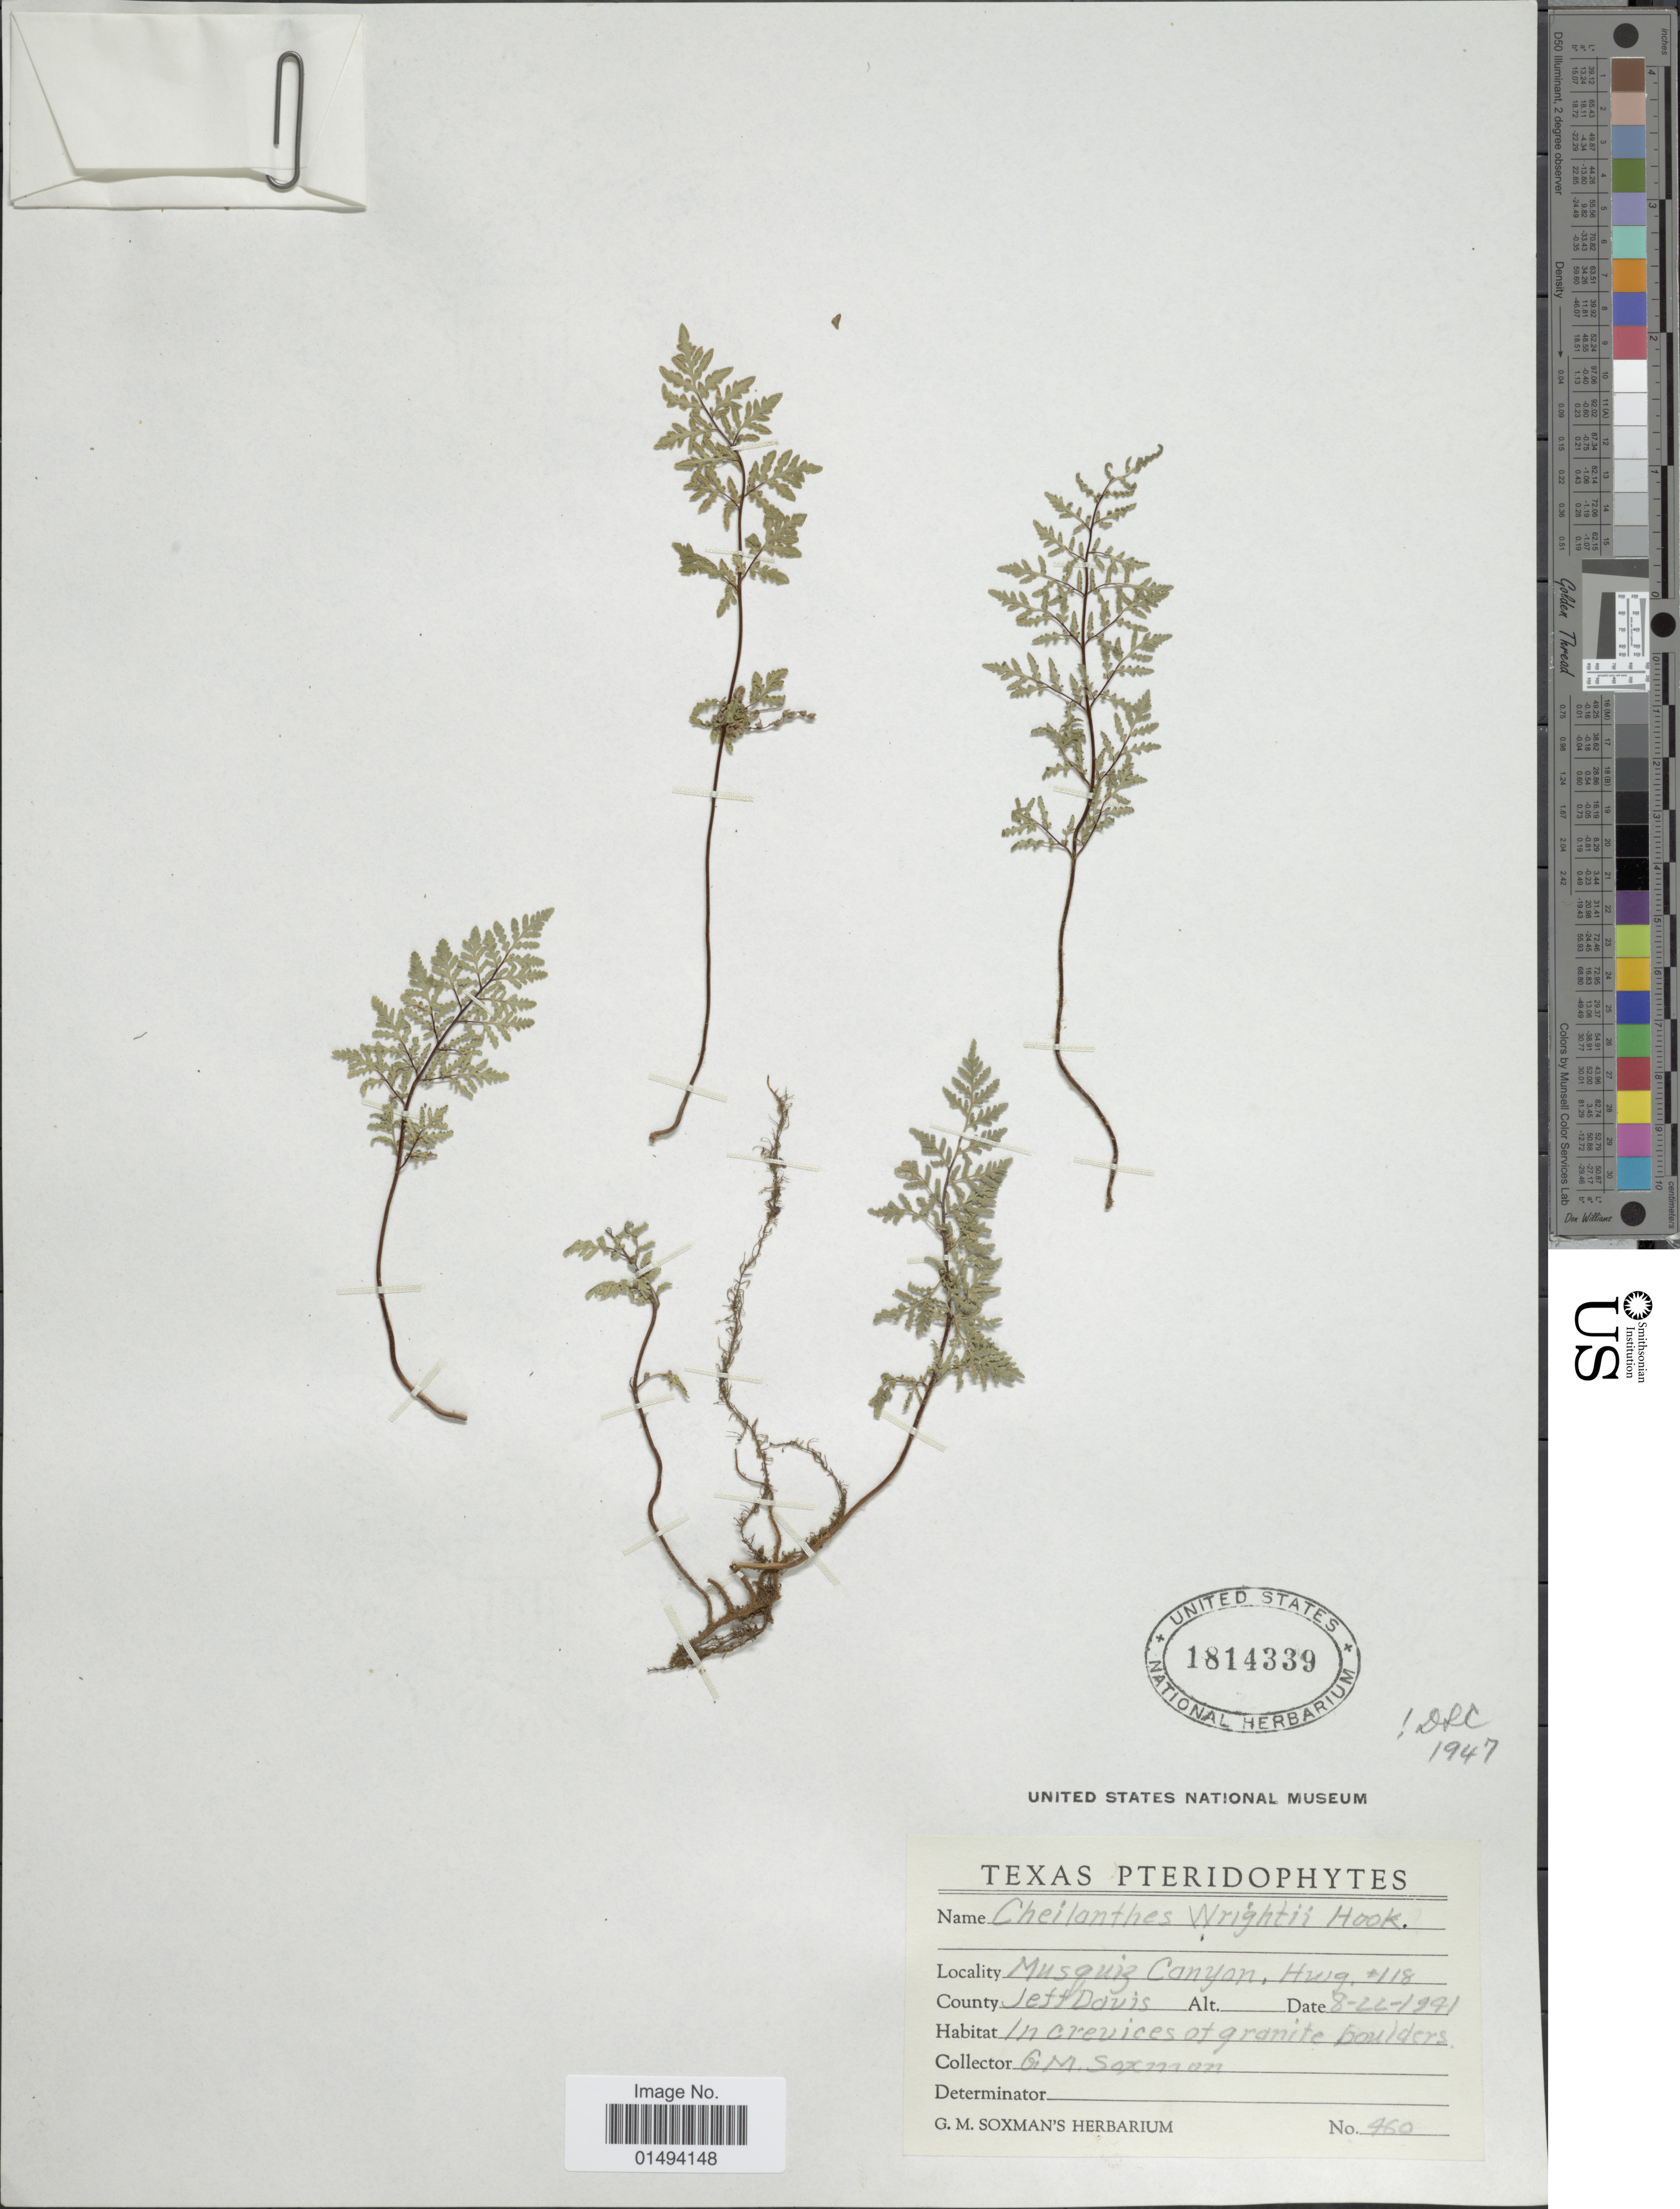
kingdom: Plantae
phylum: Tracheophyta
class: Polypodiopsida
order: Polypodiales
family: Pteridaceae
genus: Myriopteris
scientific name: Myriopteris wrightii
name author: (Hook.) Grusz & Windham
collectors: G. Soxman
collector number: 460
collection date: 1941-08-22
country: United States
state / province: Texas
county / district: Jeff Davis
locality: Musquiz Canyon, Hwy # 118, Jeff Davis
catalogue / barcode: US 1814339